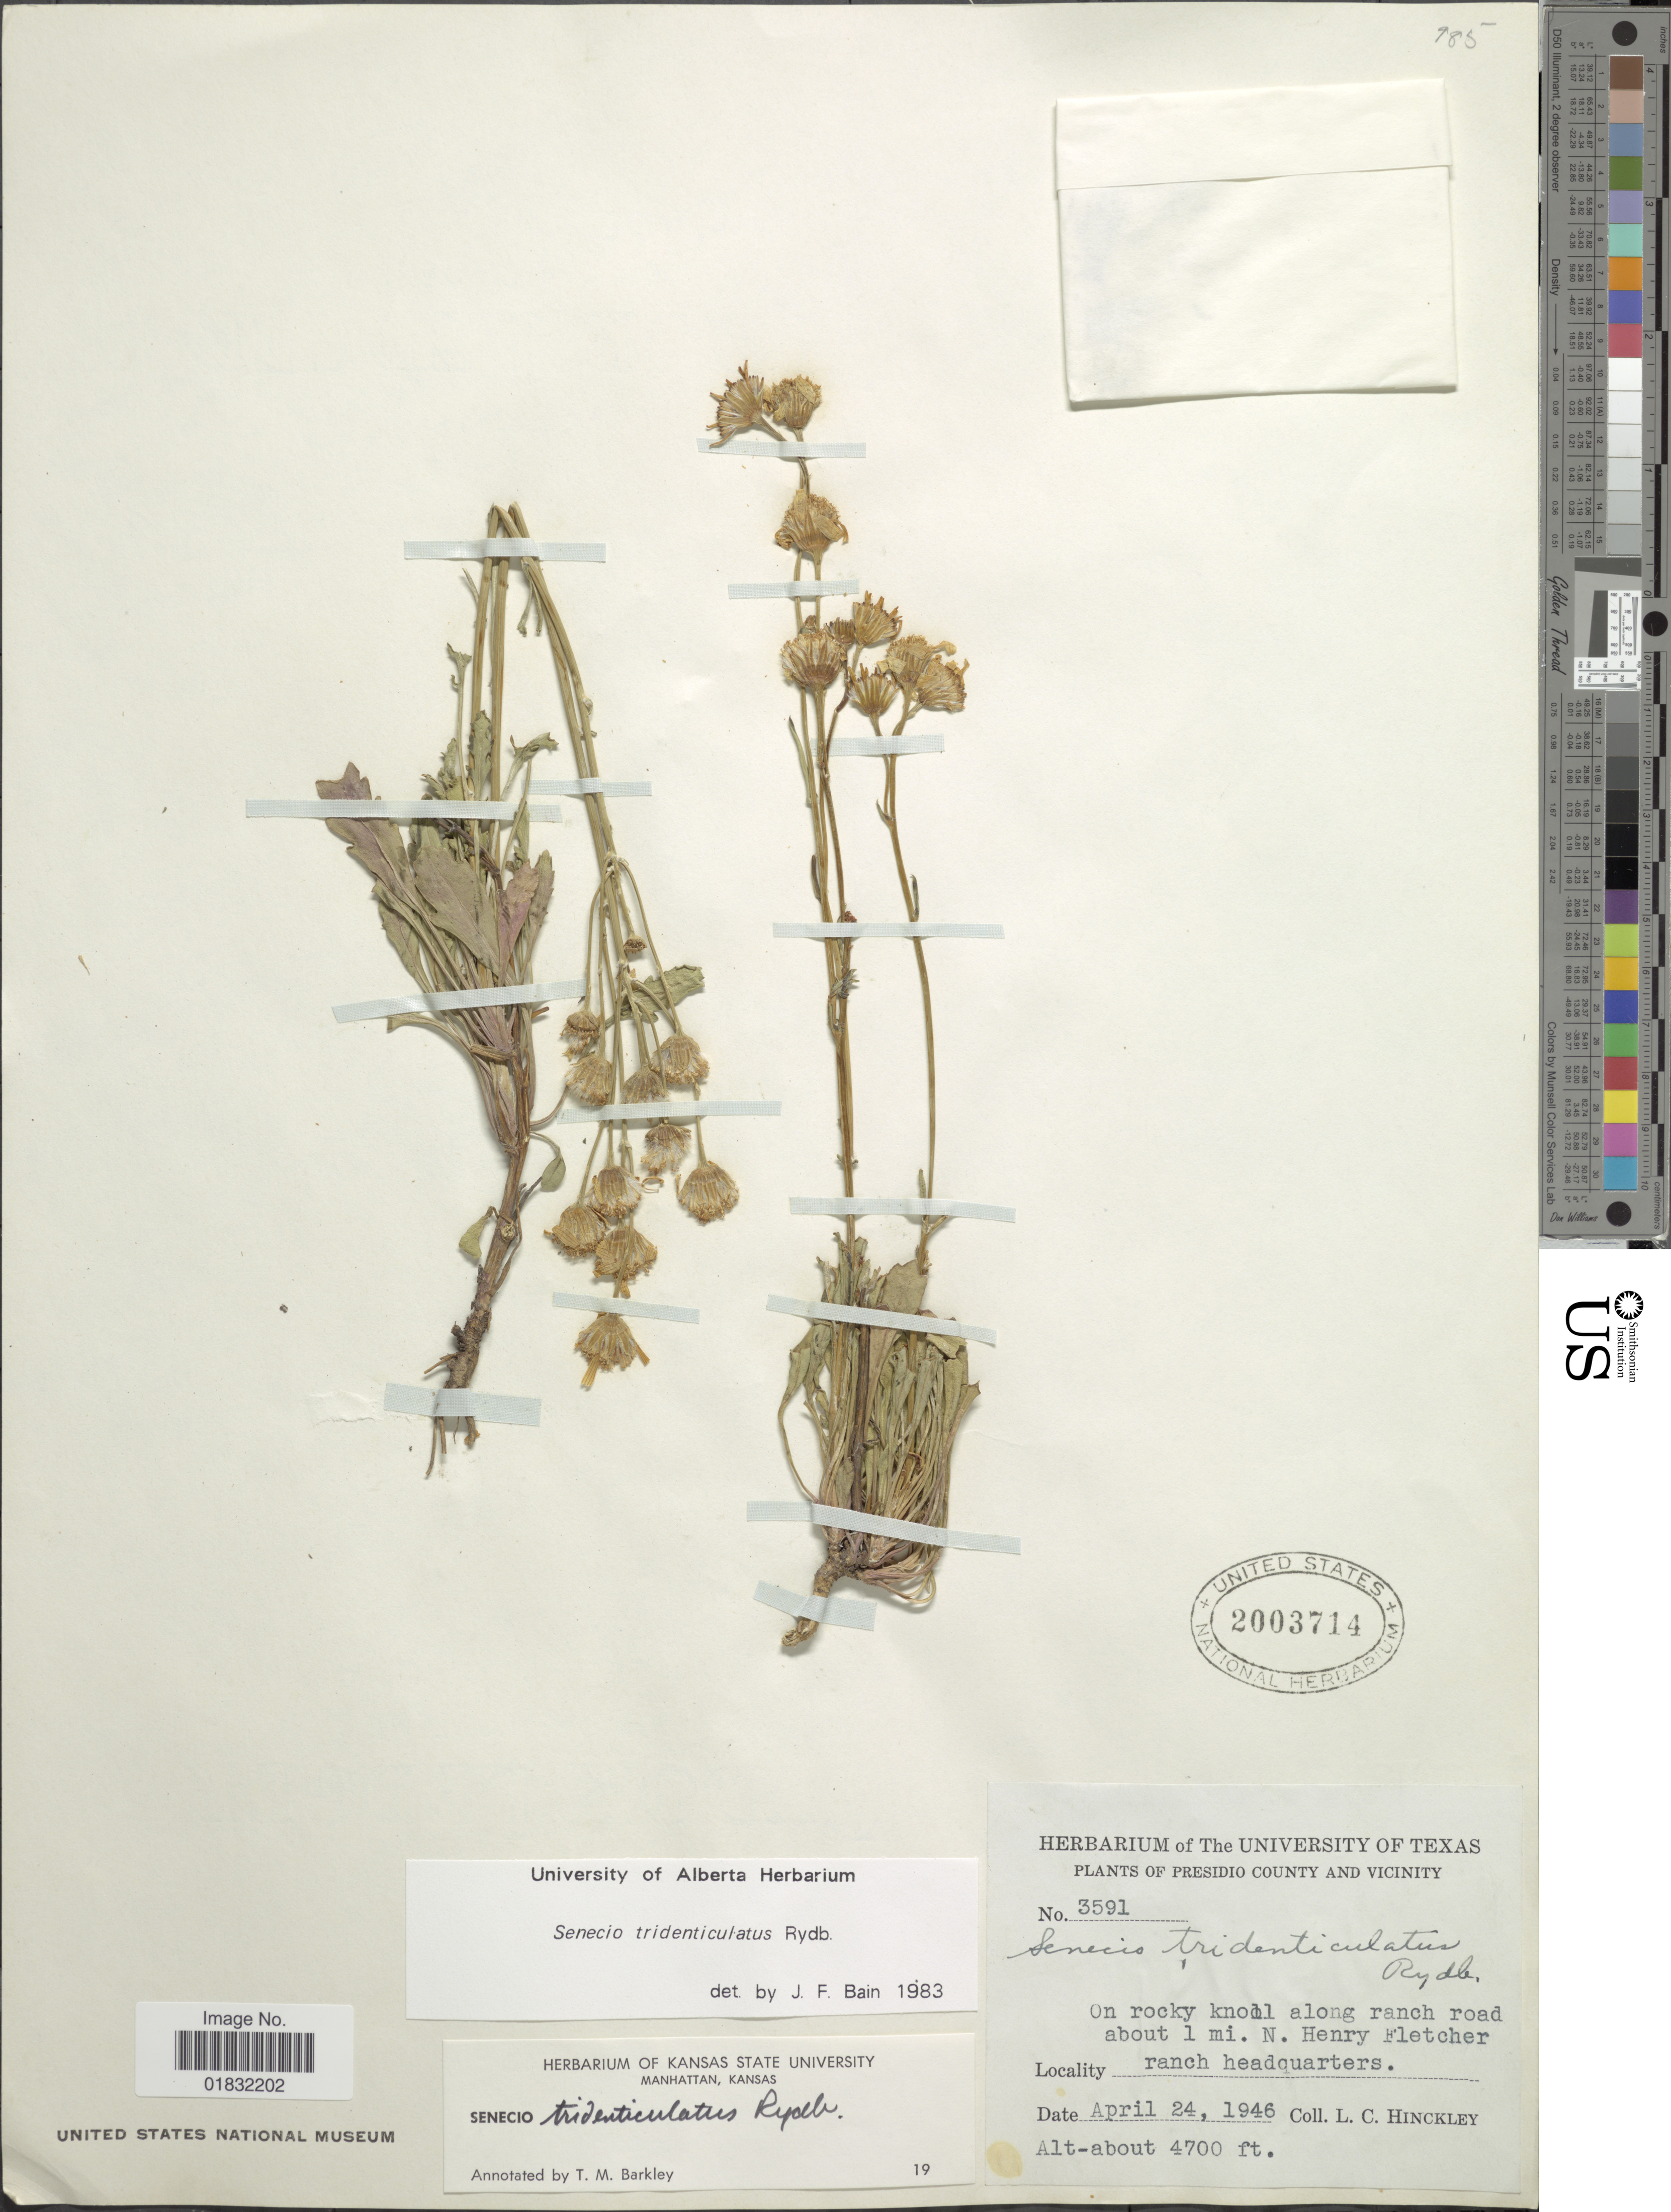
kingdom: Plantae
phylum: Tracheophyta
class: Magnoliopsida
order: Asterales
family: Asteraceae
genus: Packera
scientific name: Packera tridenticulata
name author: (Rydb.) W.A. Weber & Á. Löve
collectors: L. Hinckley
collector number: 3591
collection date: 1946-04-24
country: United States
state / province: Texas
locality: Presidio County and Vicinity, On rocky knoll along ranch road about 1 mi. N. Henry Fletcher, ranch headquarters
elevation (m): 1433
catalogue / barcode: US 2003714